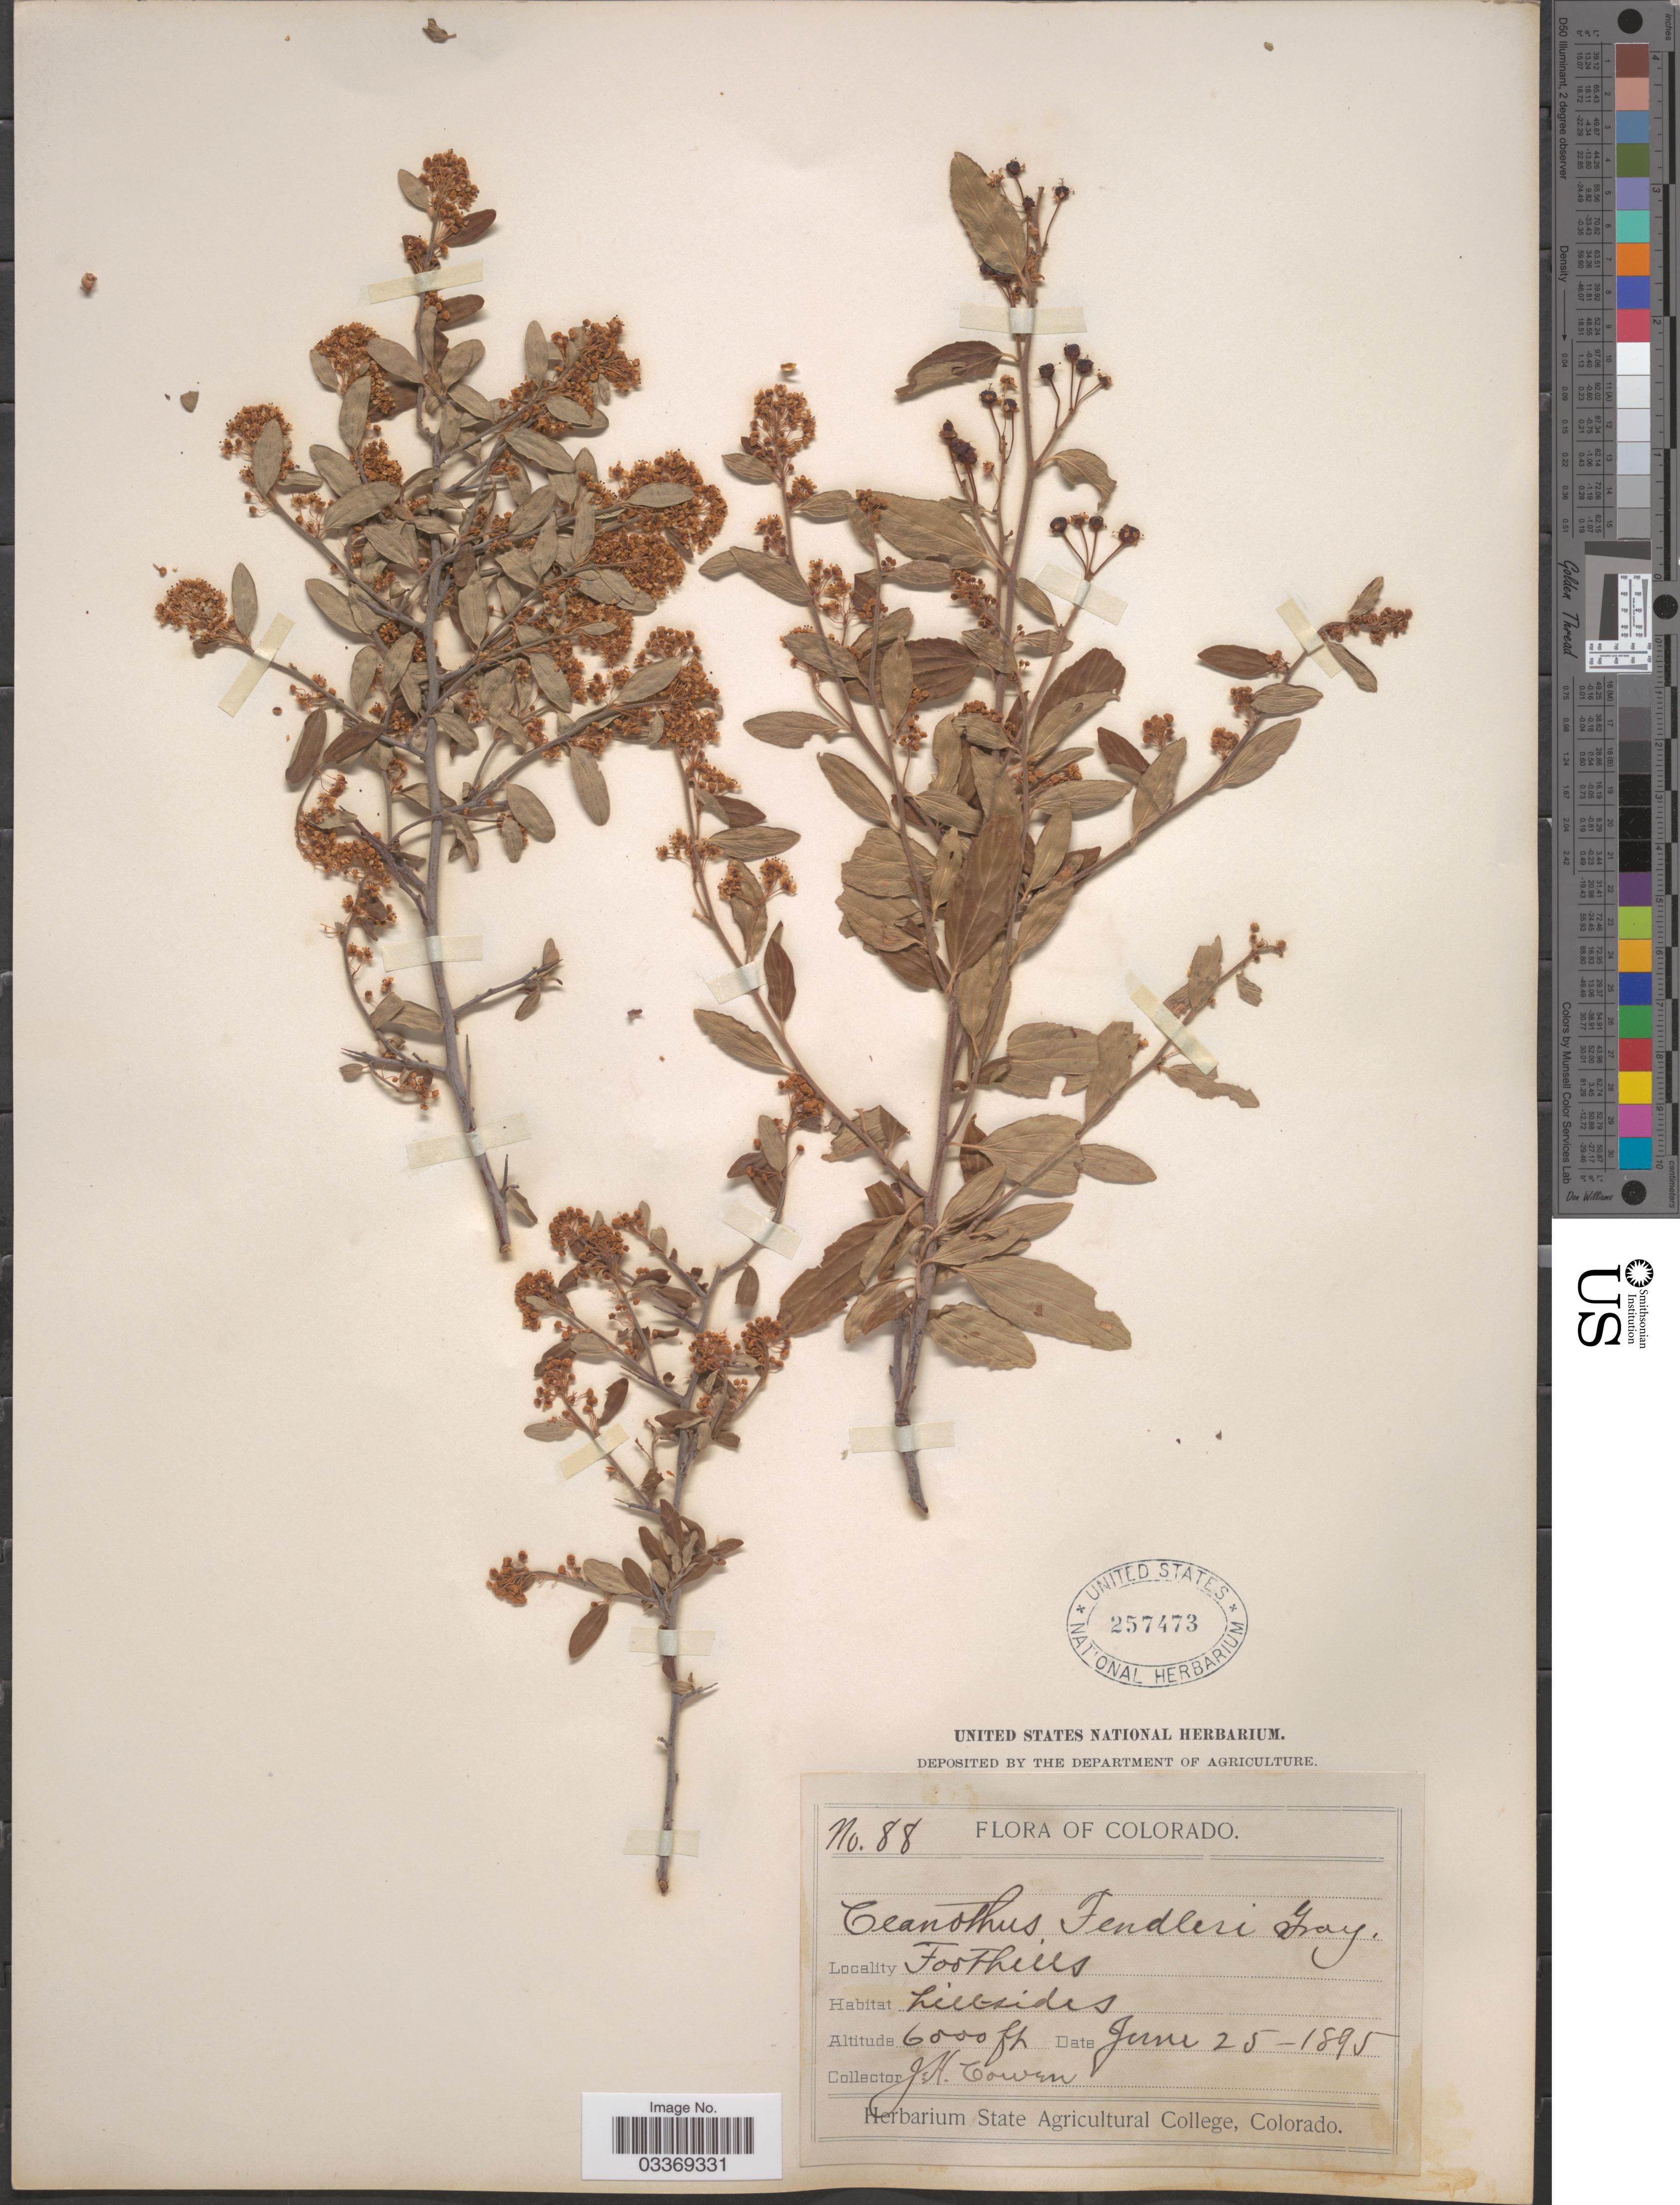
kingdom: Plantae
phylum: Tracheophyta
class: Magnoliopsida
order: Rosales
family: Rhamnaceae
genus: Ceanothus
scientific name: Ceanothus fendleri var. venosus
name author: (A. Gray) Trel.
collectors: J. H. Cowen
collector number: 88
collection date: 1895-06-25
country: United States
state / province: Colorado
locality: Foothills.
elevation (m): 1829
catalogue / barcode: US 257473